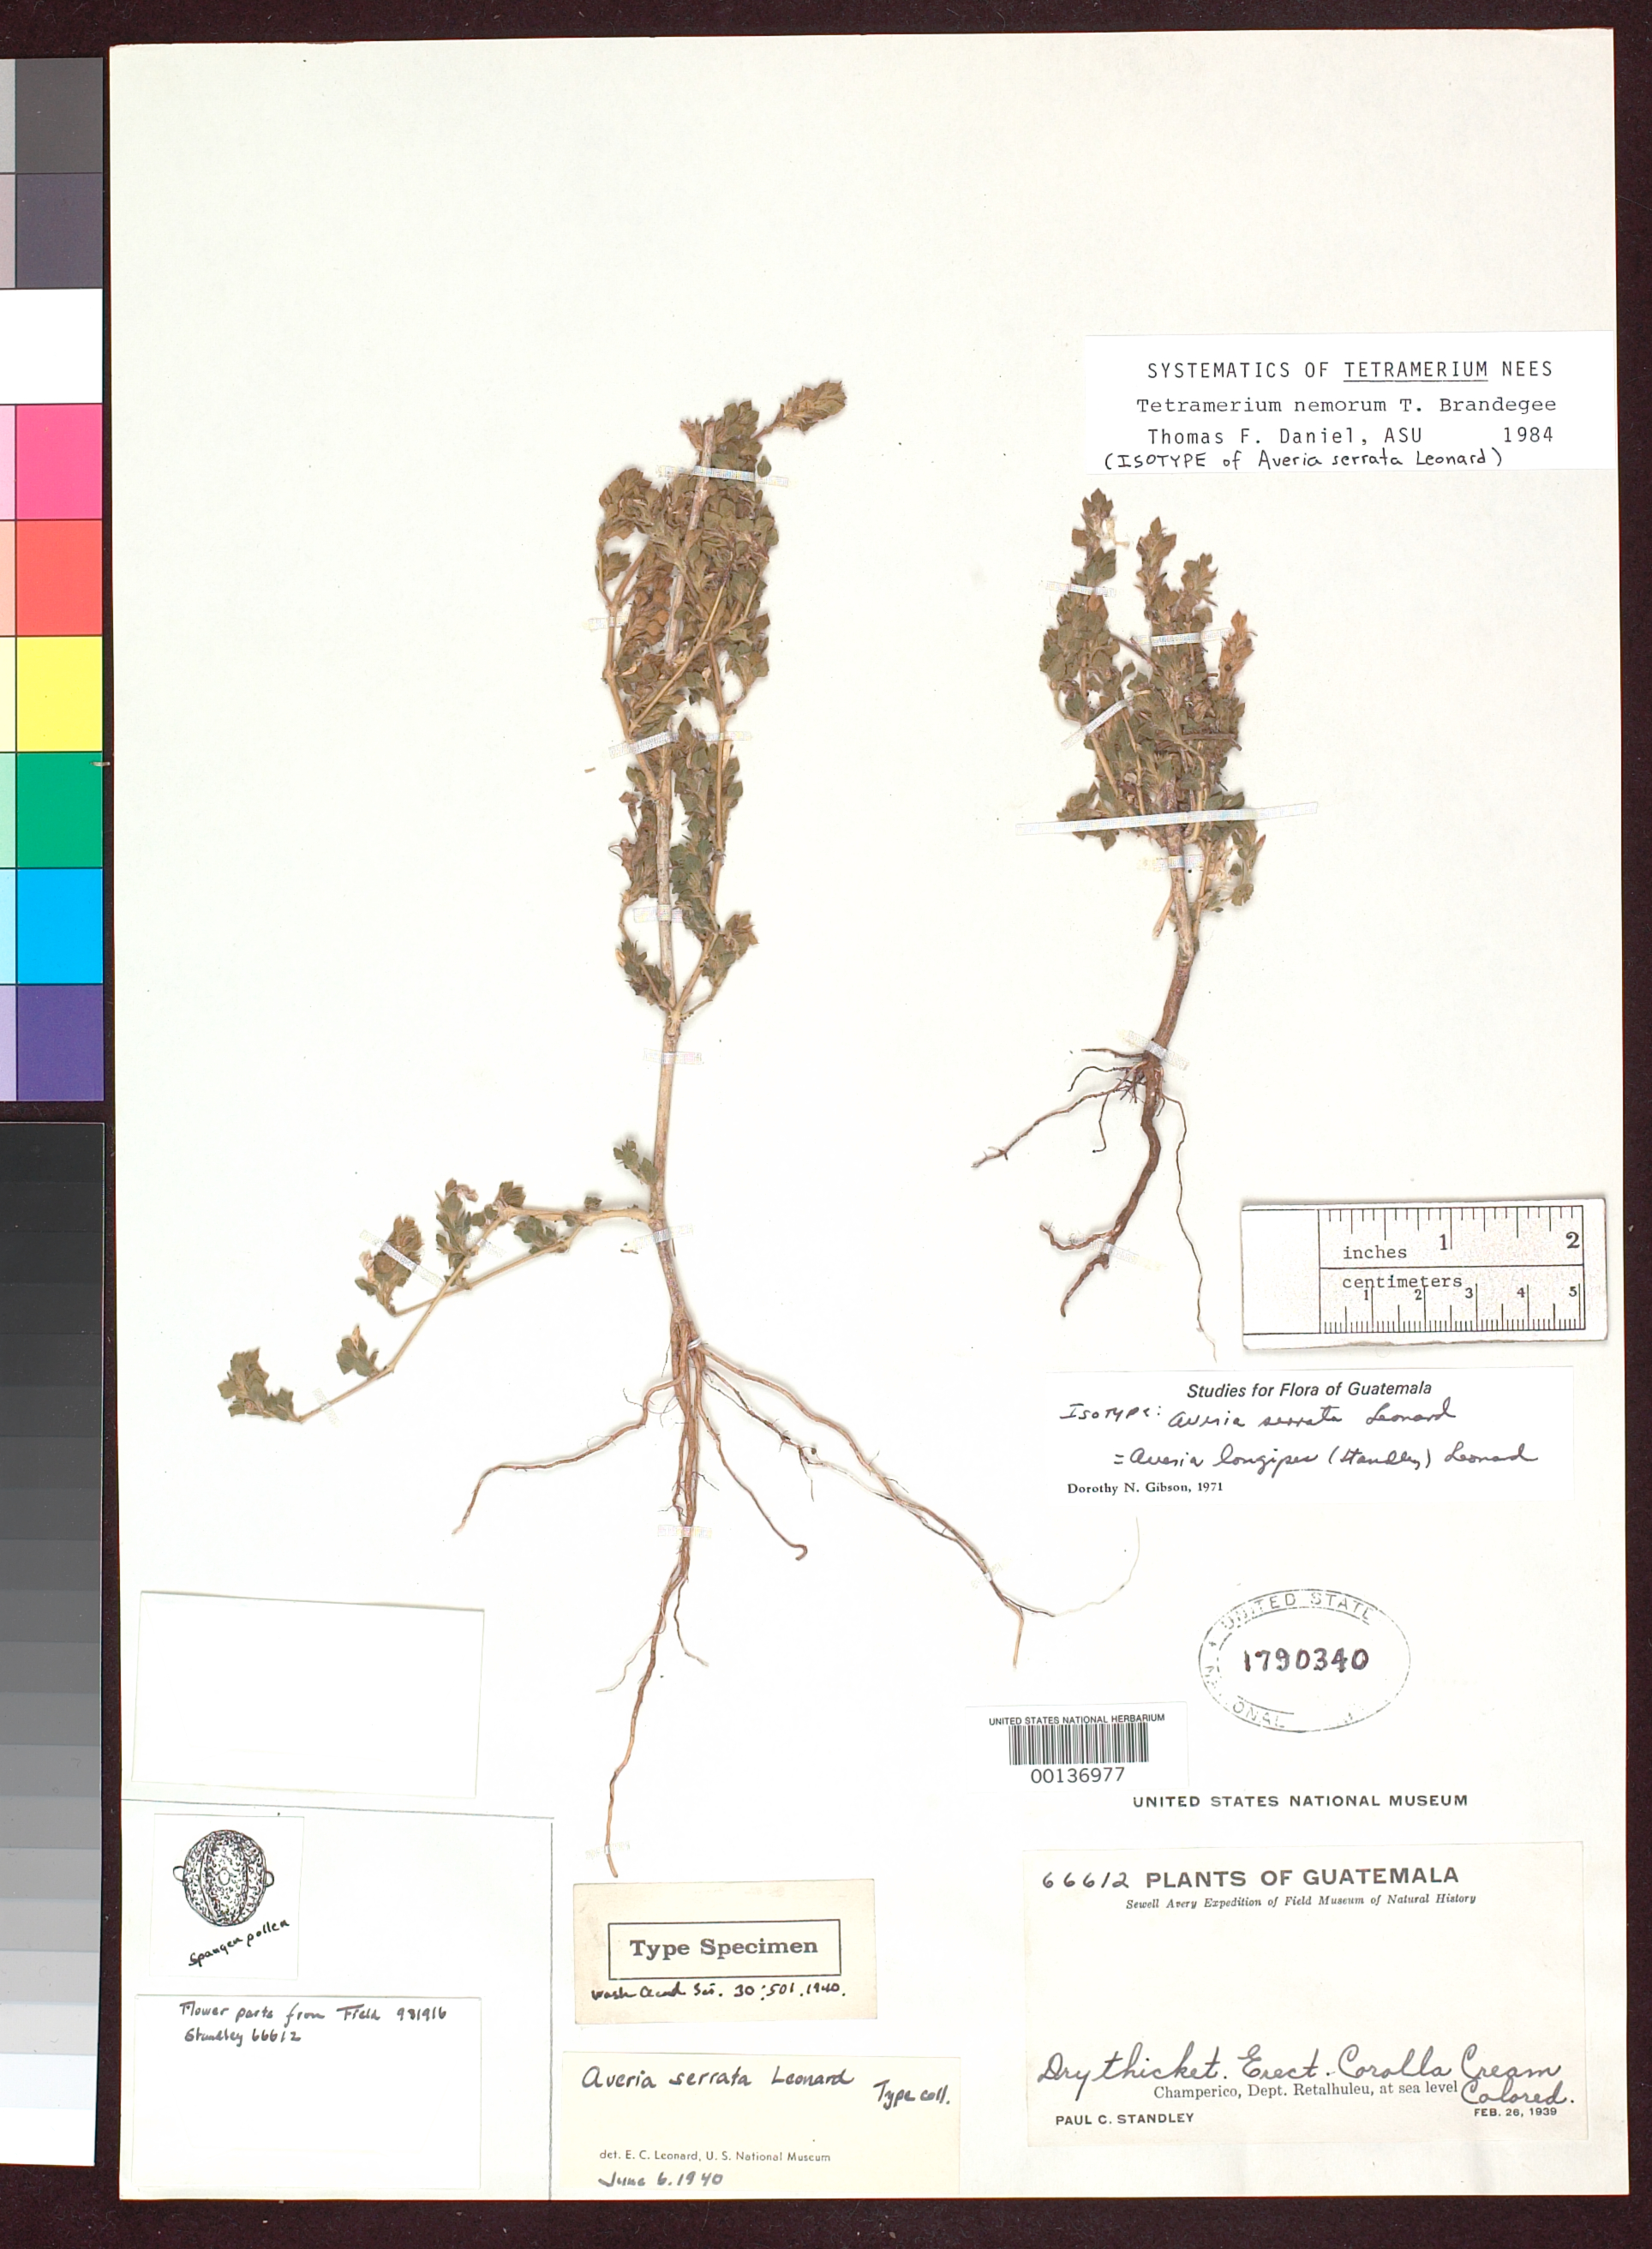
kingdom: Plantae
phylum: Tracheophyta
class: Magnoliopsida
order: Lamiales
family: Acanthaceae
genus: Averia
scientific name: Averia serrata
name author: Leonard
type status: Isotype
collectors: P. C. Standley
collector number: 66612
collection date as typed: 26 Feb 1939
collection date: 1939-02-26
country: Guatemala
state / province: Retalhuleu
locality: Champerico.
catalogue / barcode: US 1790340